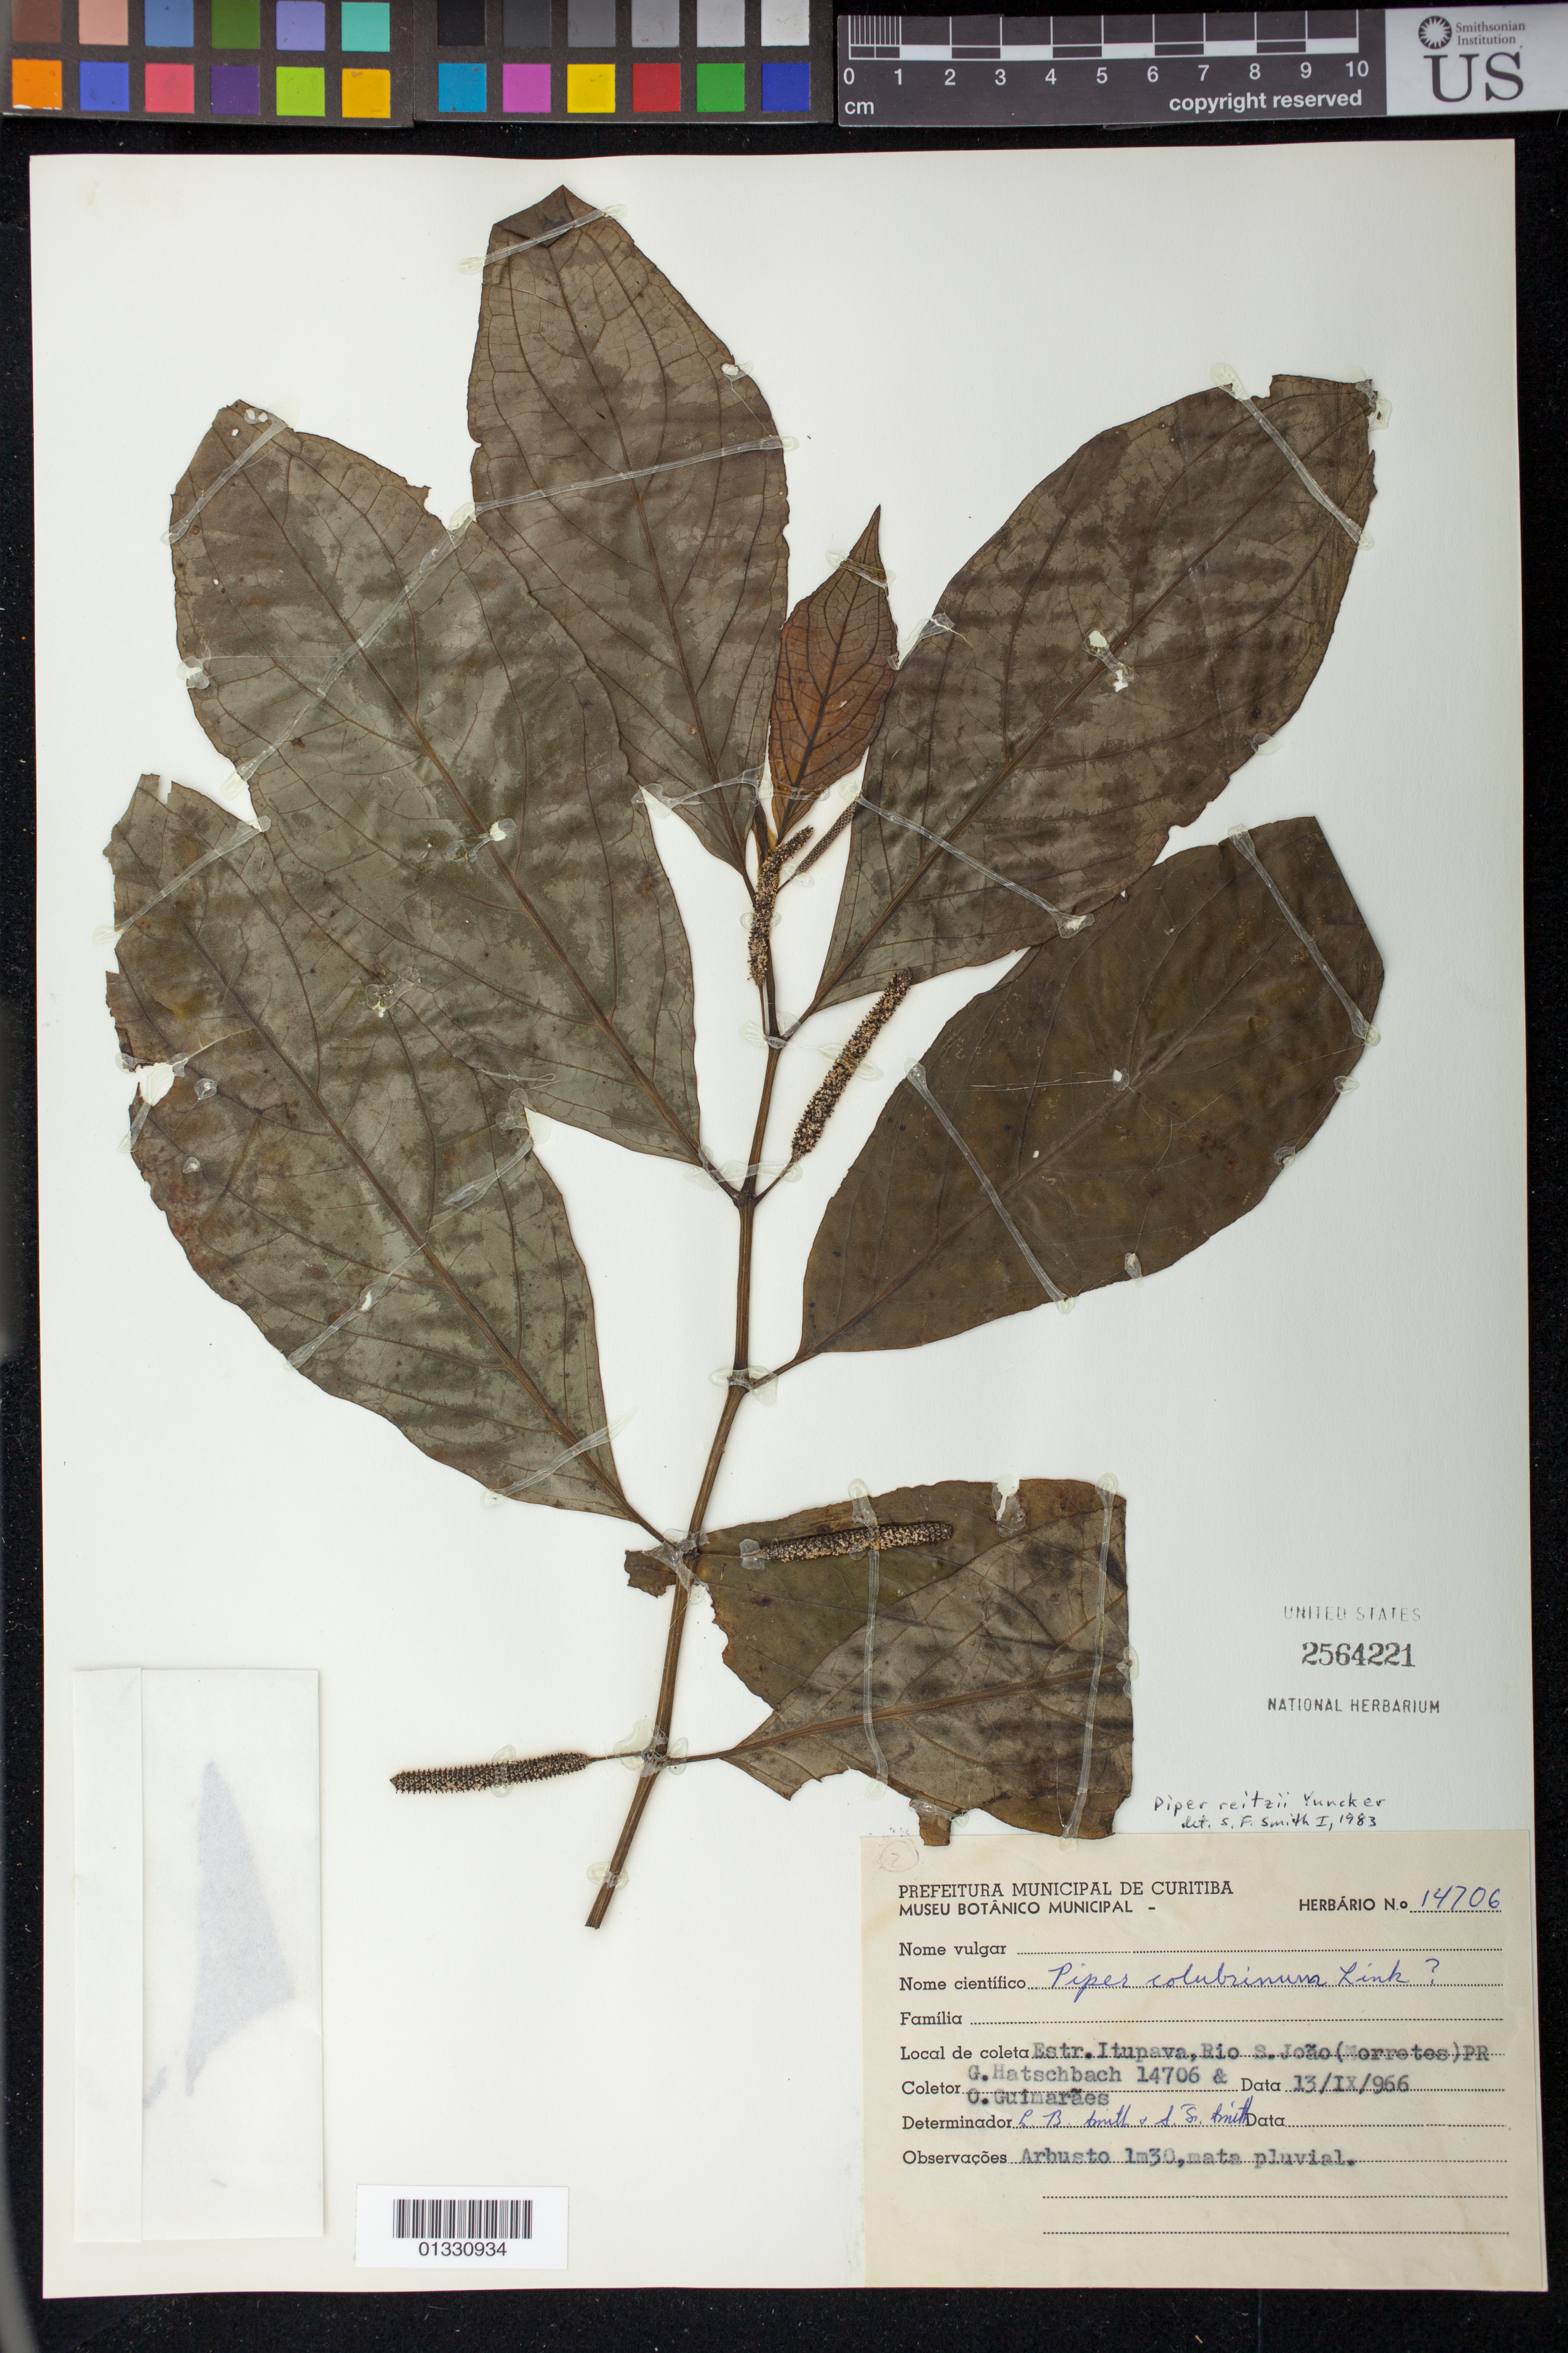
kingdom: Plantae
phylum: Tracheophyta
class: Magnoliopsida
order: Piperales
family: Piperaceae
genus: Piper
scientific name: Piper reitzii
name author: Yunck.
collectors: G. Hatschbach & O. Guimarães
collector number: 14706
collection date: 1966-09-13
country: Brazil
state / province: Paraná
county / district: Morretes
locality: Estr. Itupava, Rio São João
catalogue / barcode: US 2564221